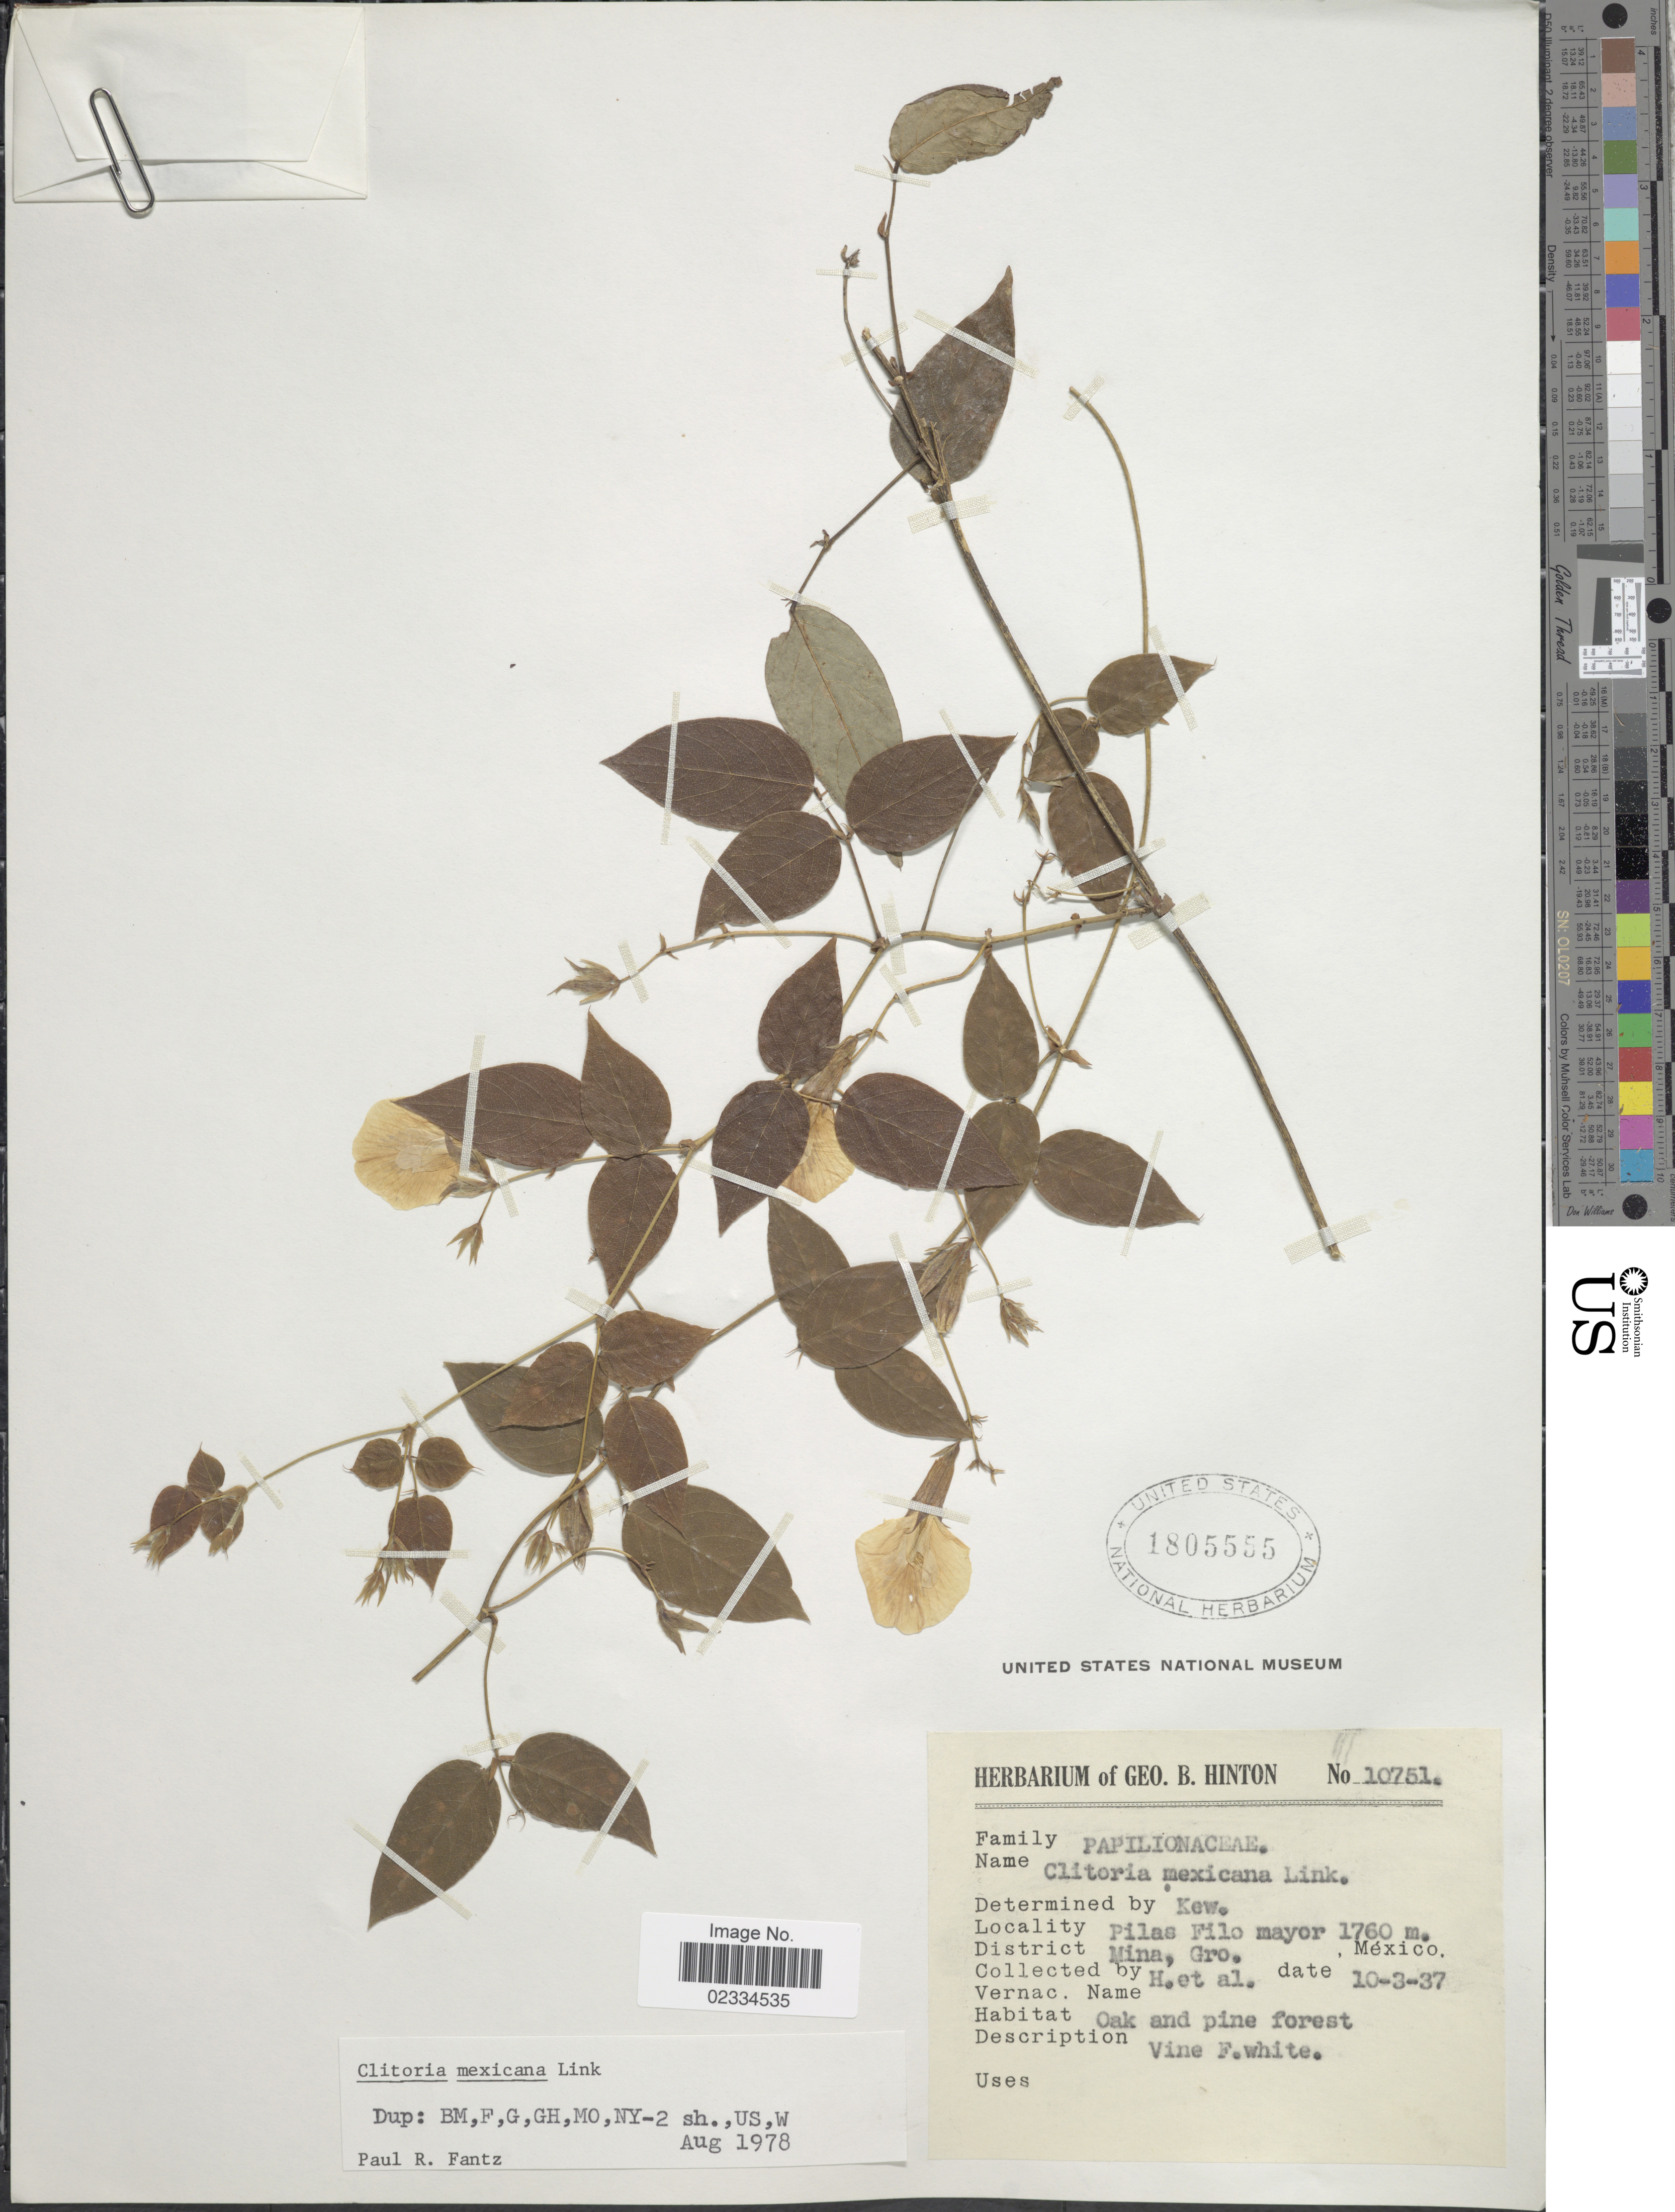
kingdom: Plantae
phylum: Tracheophyta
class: Magnoliopsida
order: Fabales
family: Fabaceae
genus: Clitoria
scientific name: Clitoria mexicana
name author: Link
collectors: G. B. Hinton & et al.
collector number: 10751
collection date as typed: Transcribed d/m/y: 3/10/37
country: Mexico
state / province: Guerrero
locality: Pilas Filo mayor, District Minas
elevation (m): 1760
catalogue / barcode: US 1805555